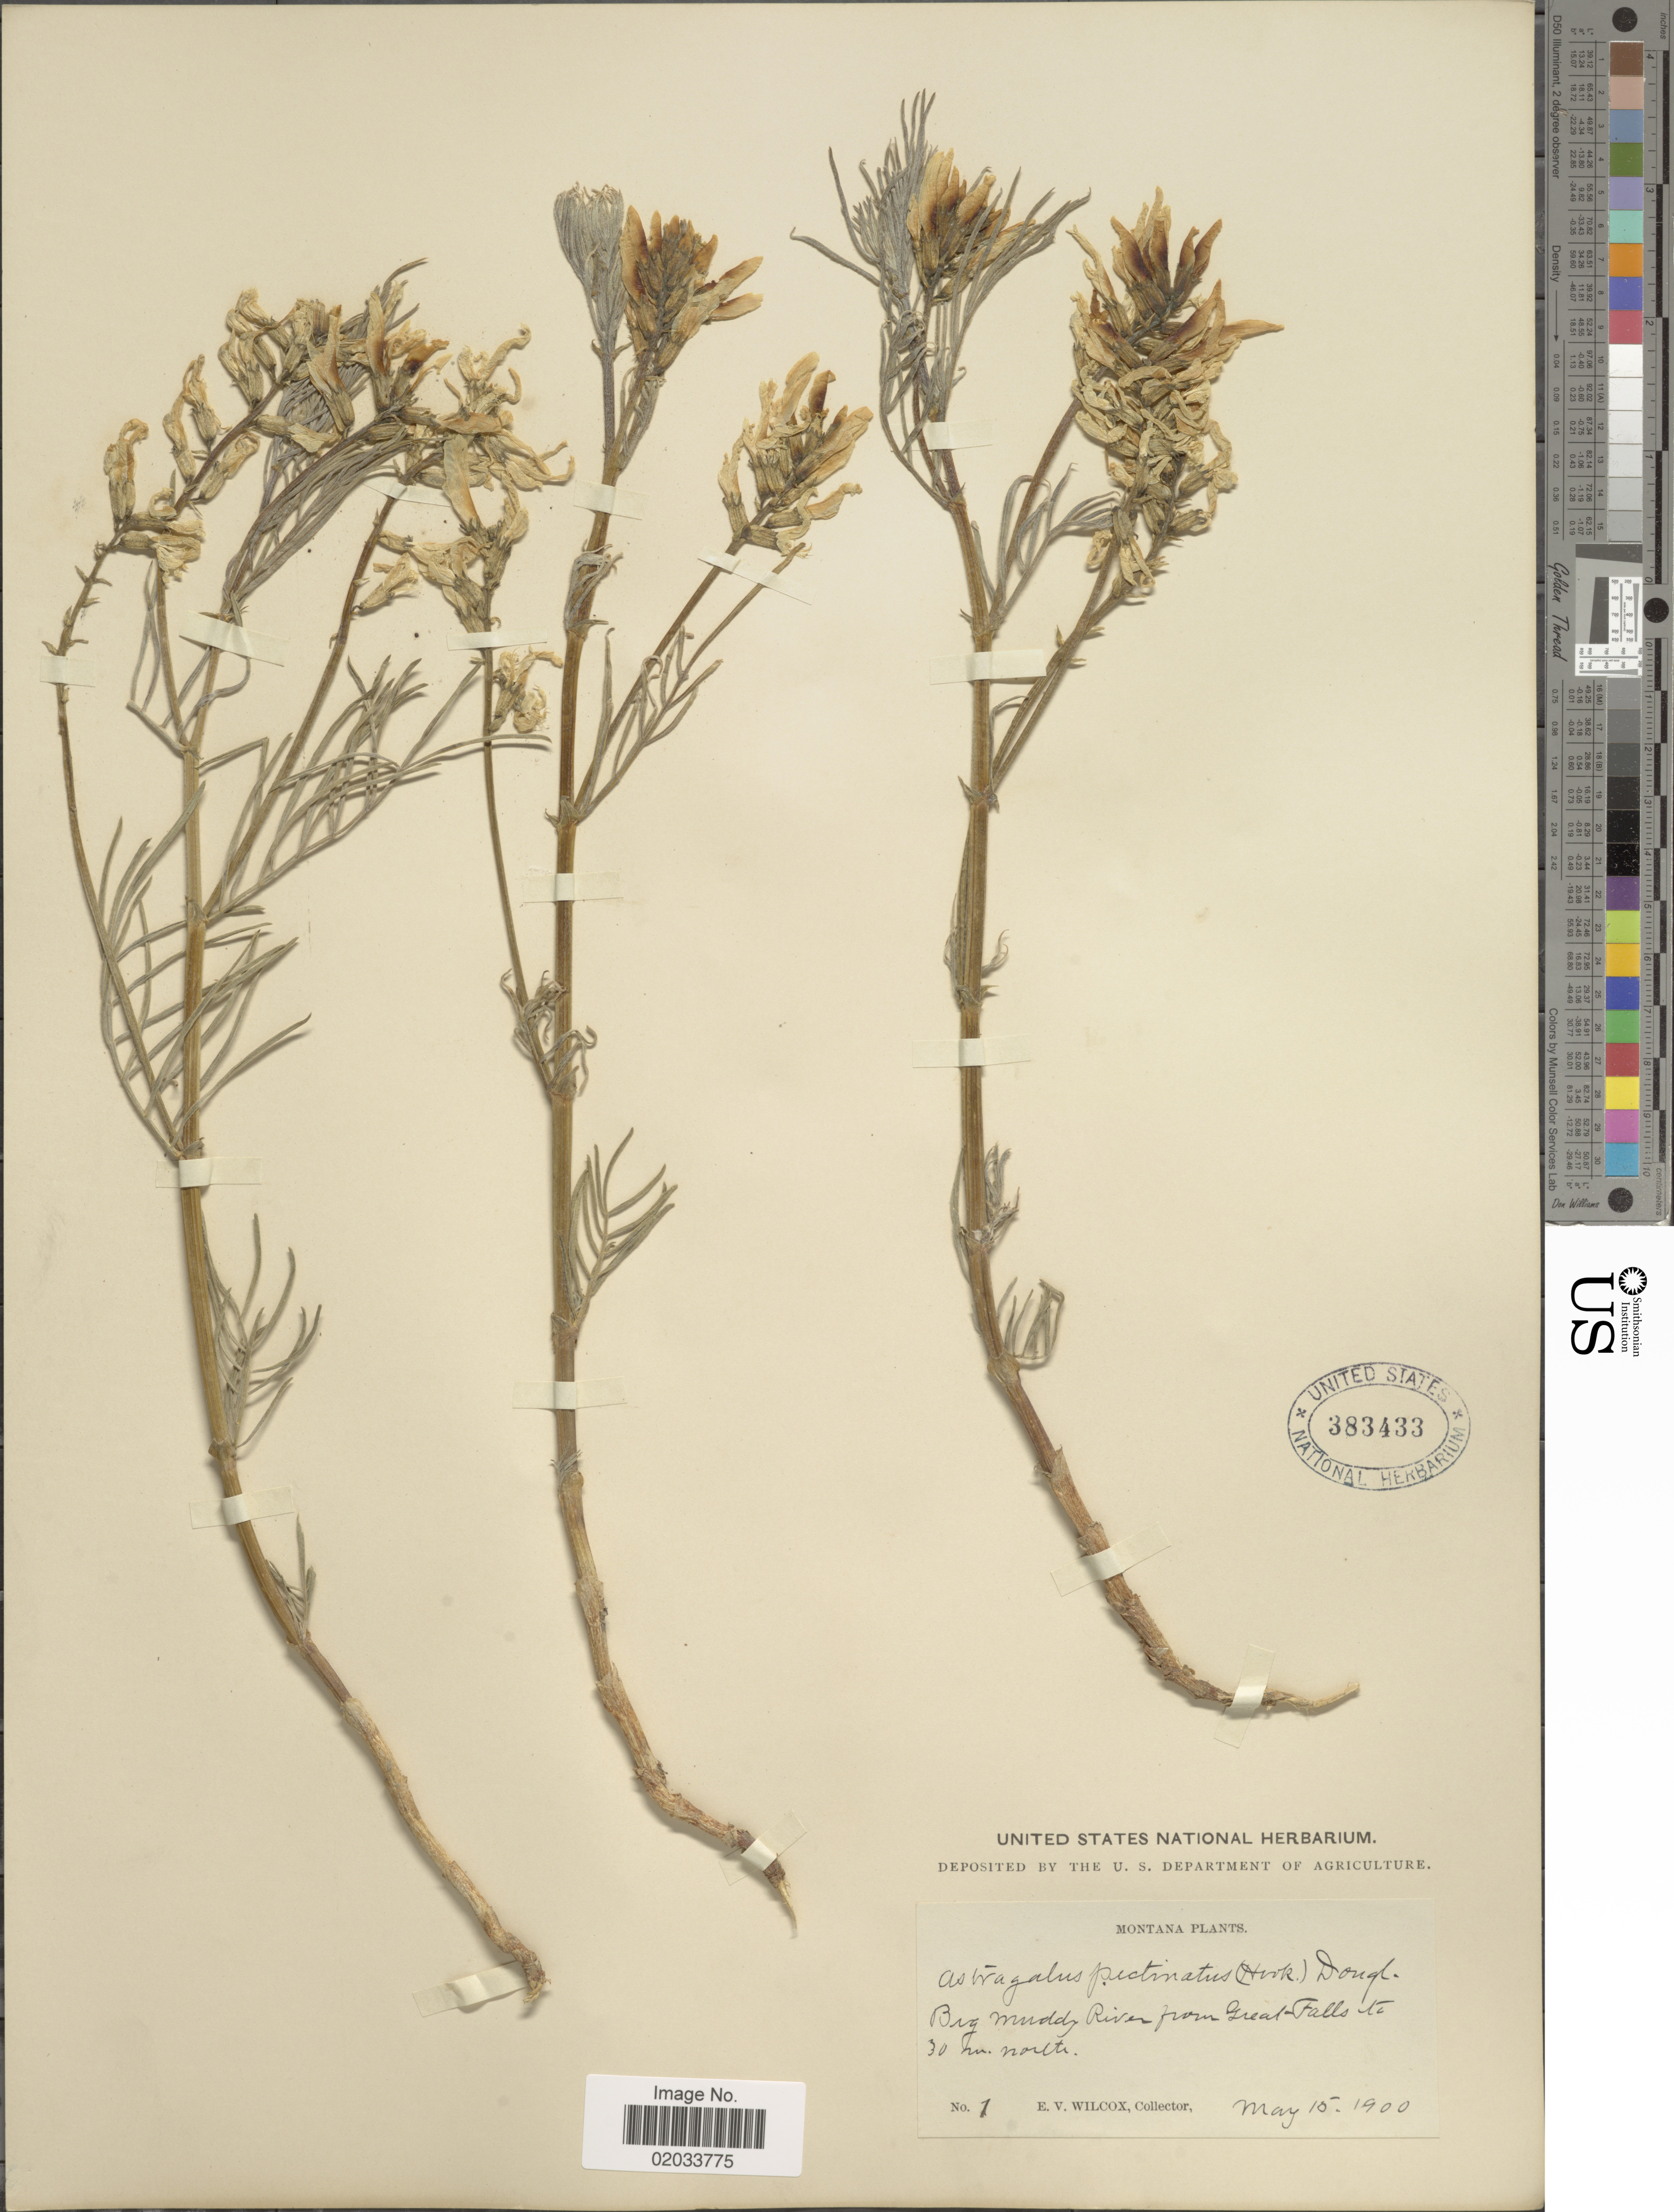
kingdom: Plantae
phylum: Tracheophyta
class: Magnoliopsida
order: Fabales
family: Fabaceae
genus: Astragalus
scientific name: Astragalus pectinatus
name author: (Hook.) G. Don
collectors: E. V. Wilcox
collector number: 1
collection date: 1900-05-15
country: United States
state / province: Montana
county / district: Cascade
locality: Big Muddy River from Great Falls to 30 m. north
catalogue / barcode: US 383433